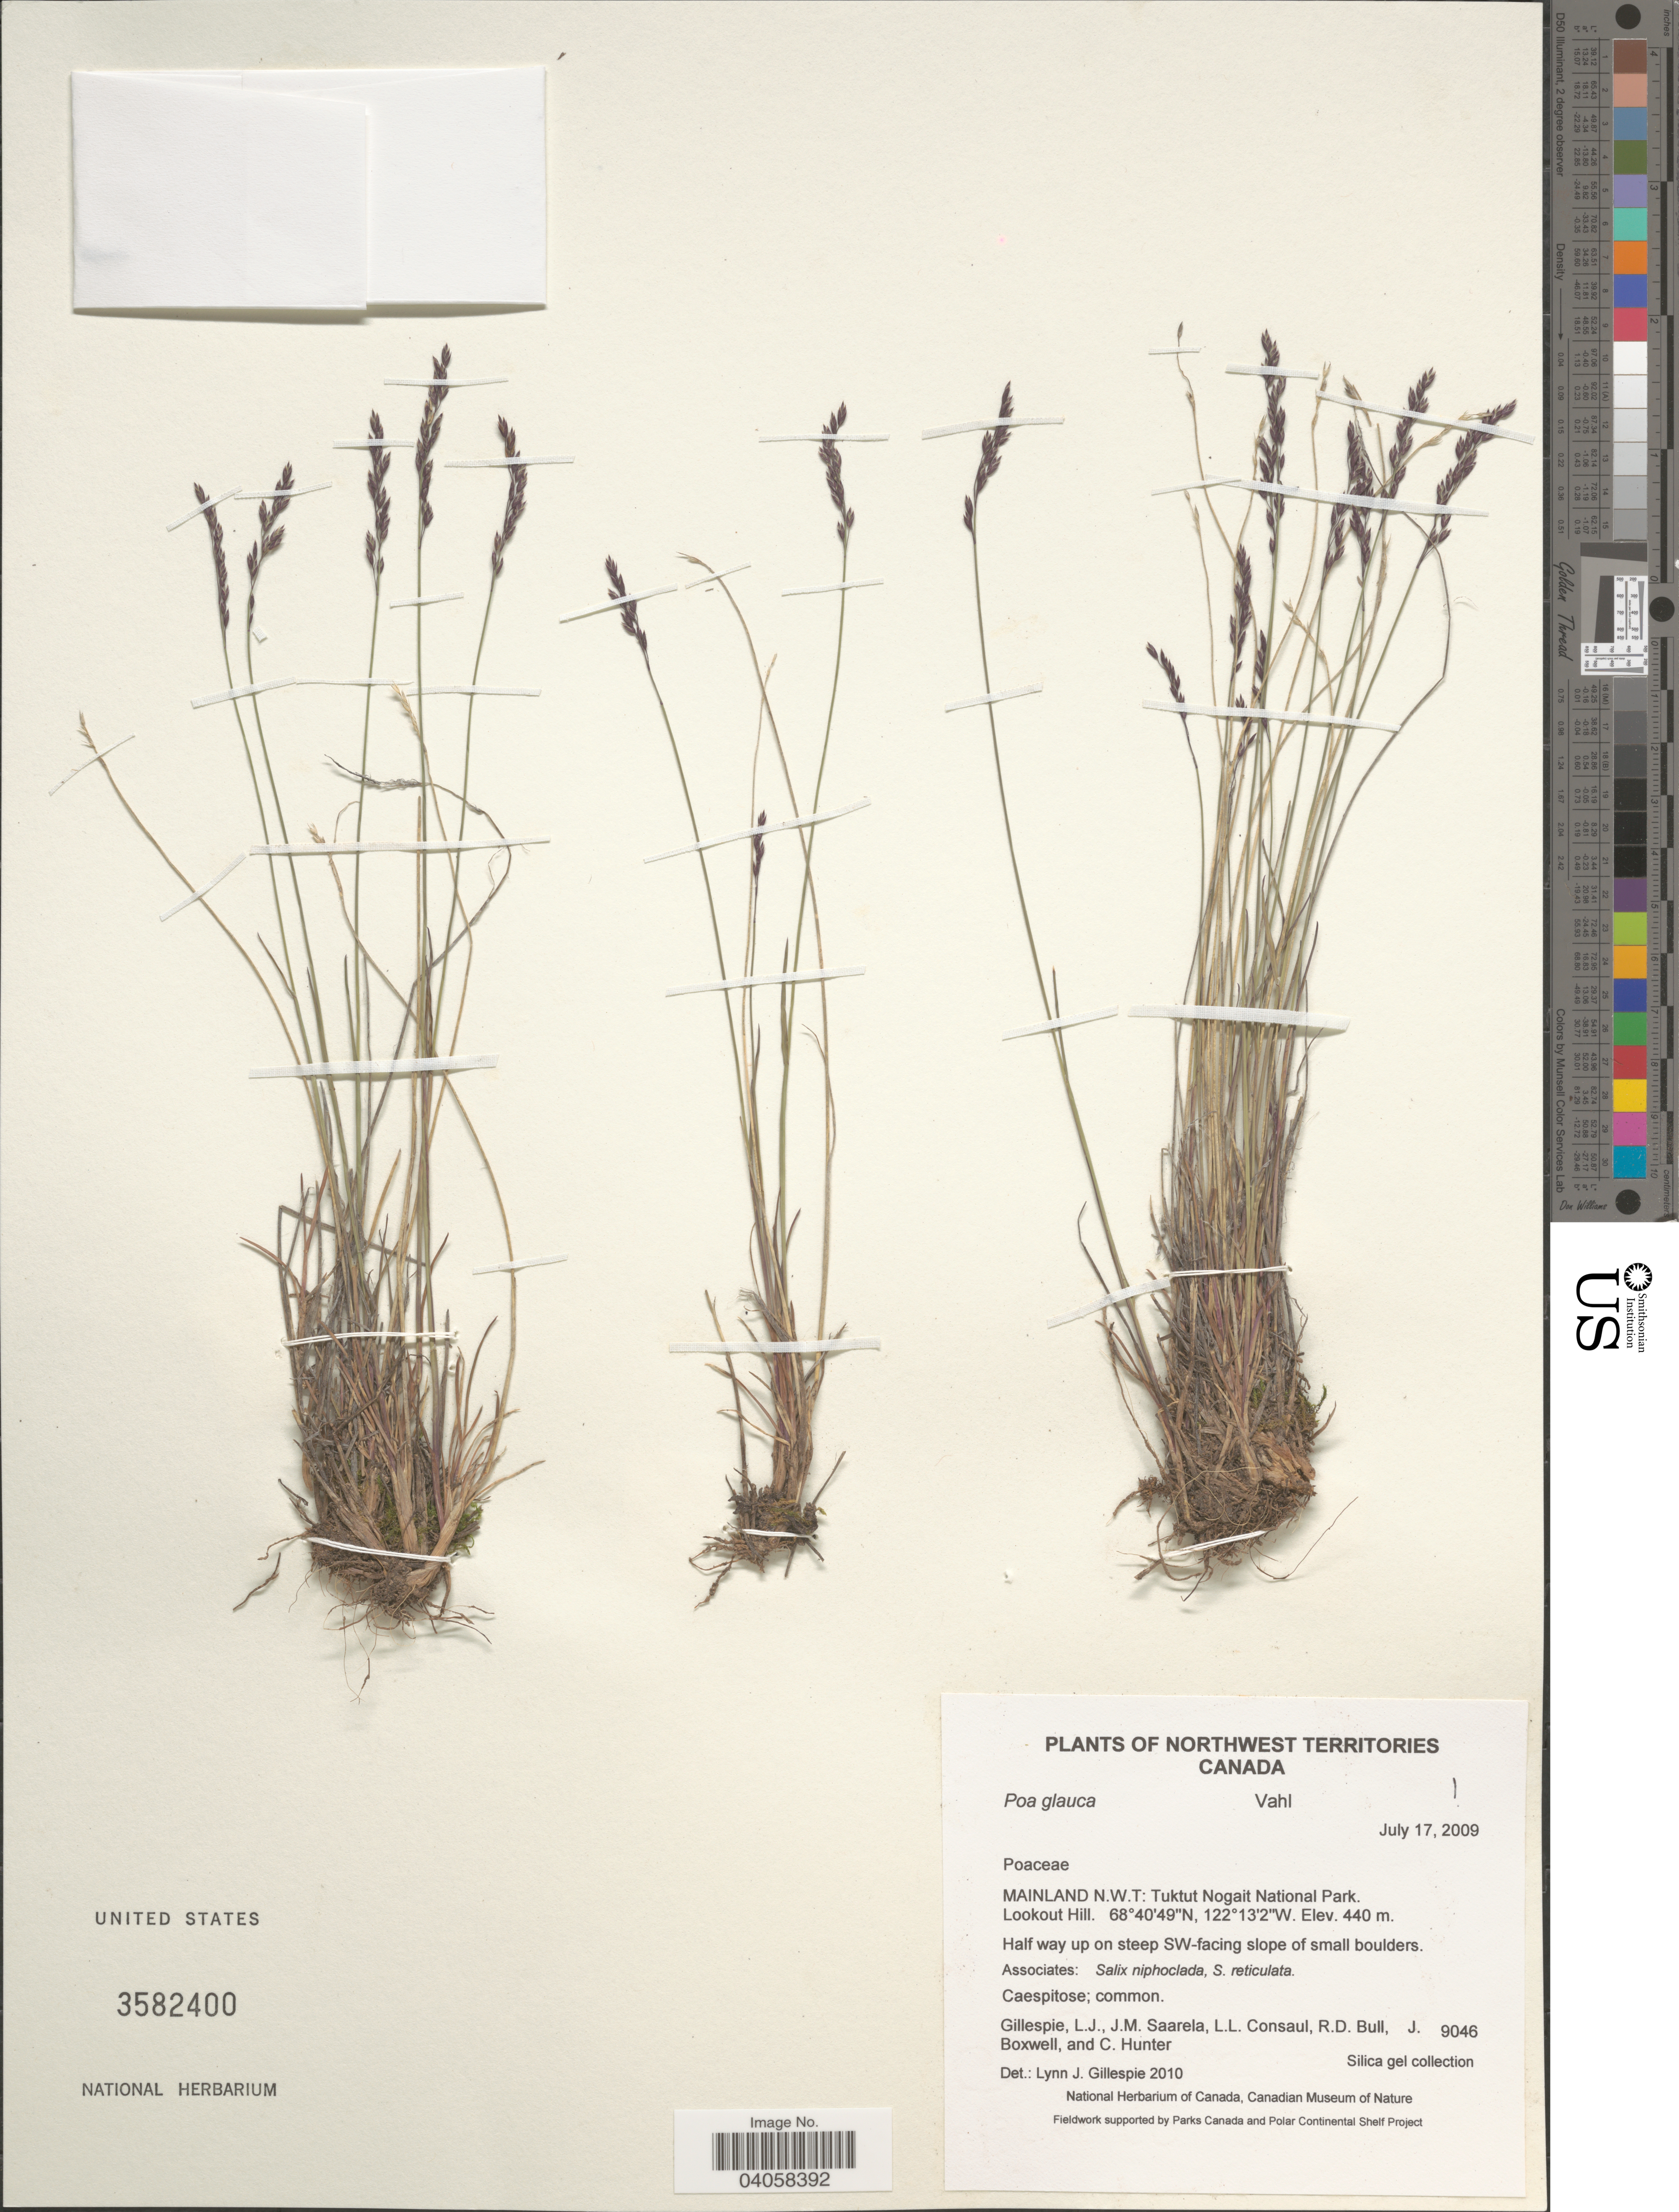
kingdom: Plantae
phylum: Tracheophyta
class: Liliopsida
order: Poales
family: Poaceae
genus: Poa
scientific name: Poa glauca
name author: Vahl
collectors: L. Gillespie, J. Saarela, L. Consaul, R. Bull & et al.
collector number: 9046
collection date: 2009-07-17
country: Canada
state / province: Northwest Territories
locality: Mainland N.W.T: Tuktut Nogait National Park. Lookout Hill. Half way up on steep SW-facing slope of small boulders.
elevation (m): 440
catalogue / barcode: US 3582400